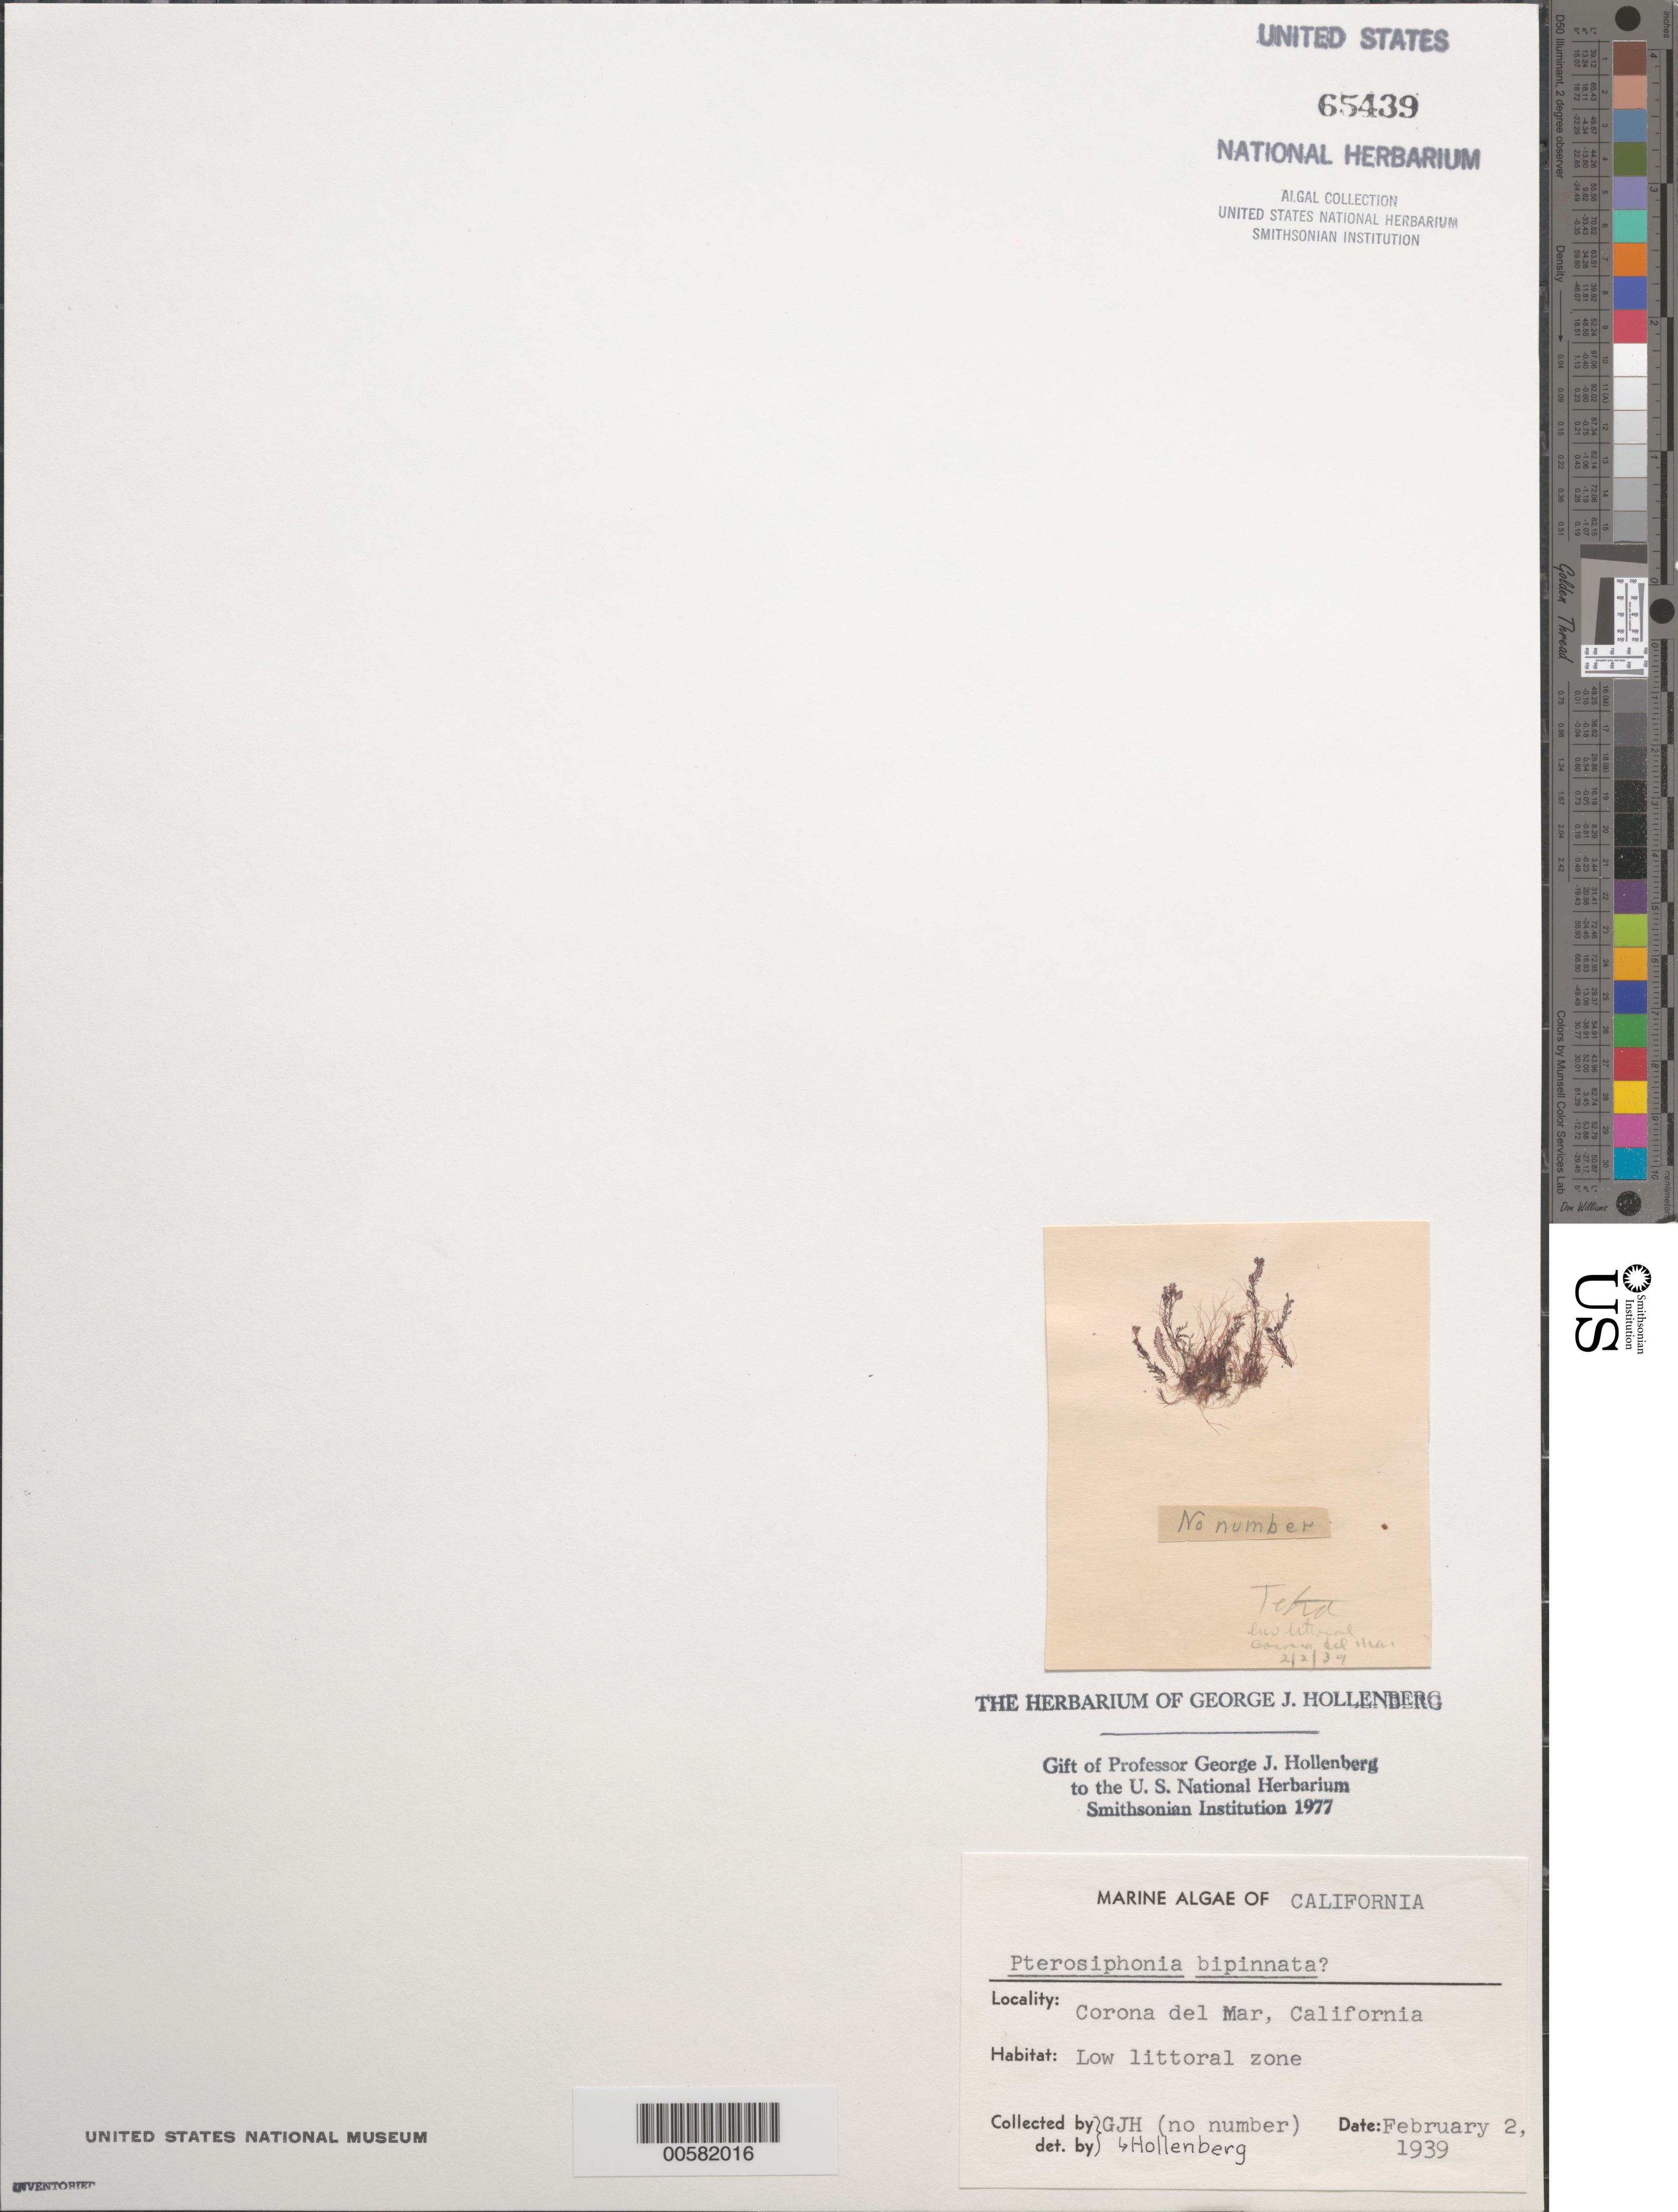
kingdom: Plantae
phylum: Rhodophyta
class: Florideophyceae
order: Ceramiales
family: Rhodomelaceae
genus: Savoiea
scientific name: Savoiea bipinnata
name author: (Postels & Rupr.) M.J. Wynne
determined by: Algae name updating Project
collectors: G. Hollenberg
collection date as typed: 02 Feb 1939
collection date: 1939-02-02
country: United States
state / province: California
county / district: Orange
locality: Corona del Mar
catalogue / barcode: US 65439